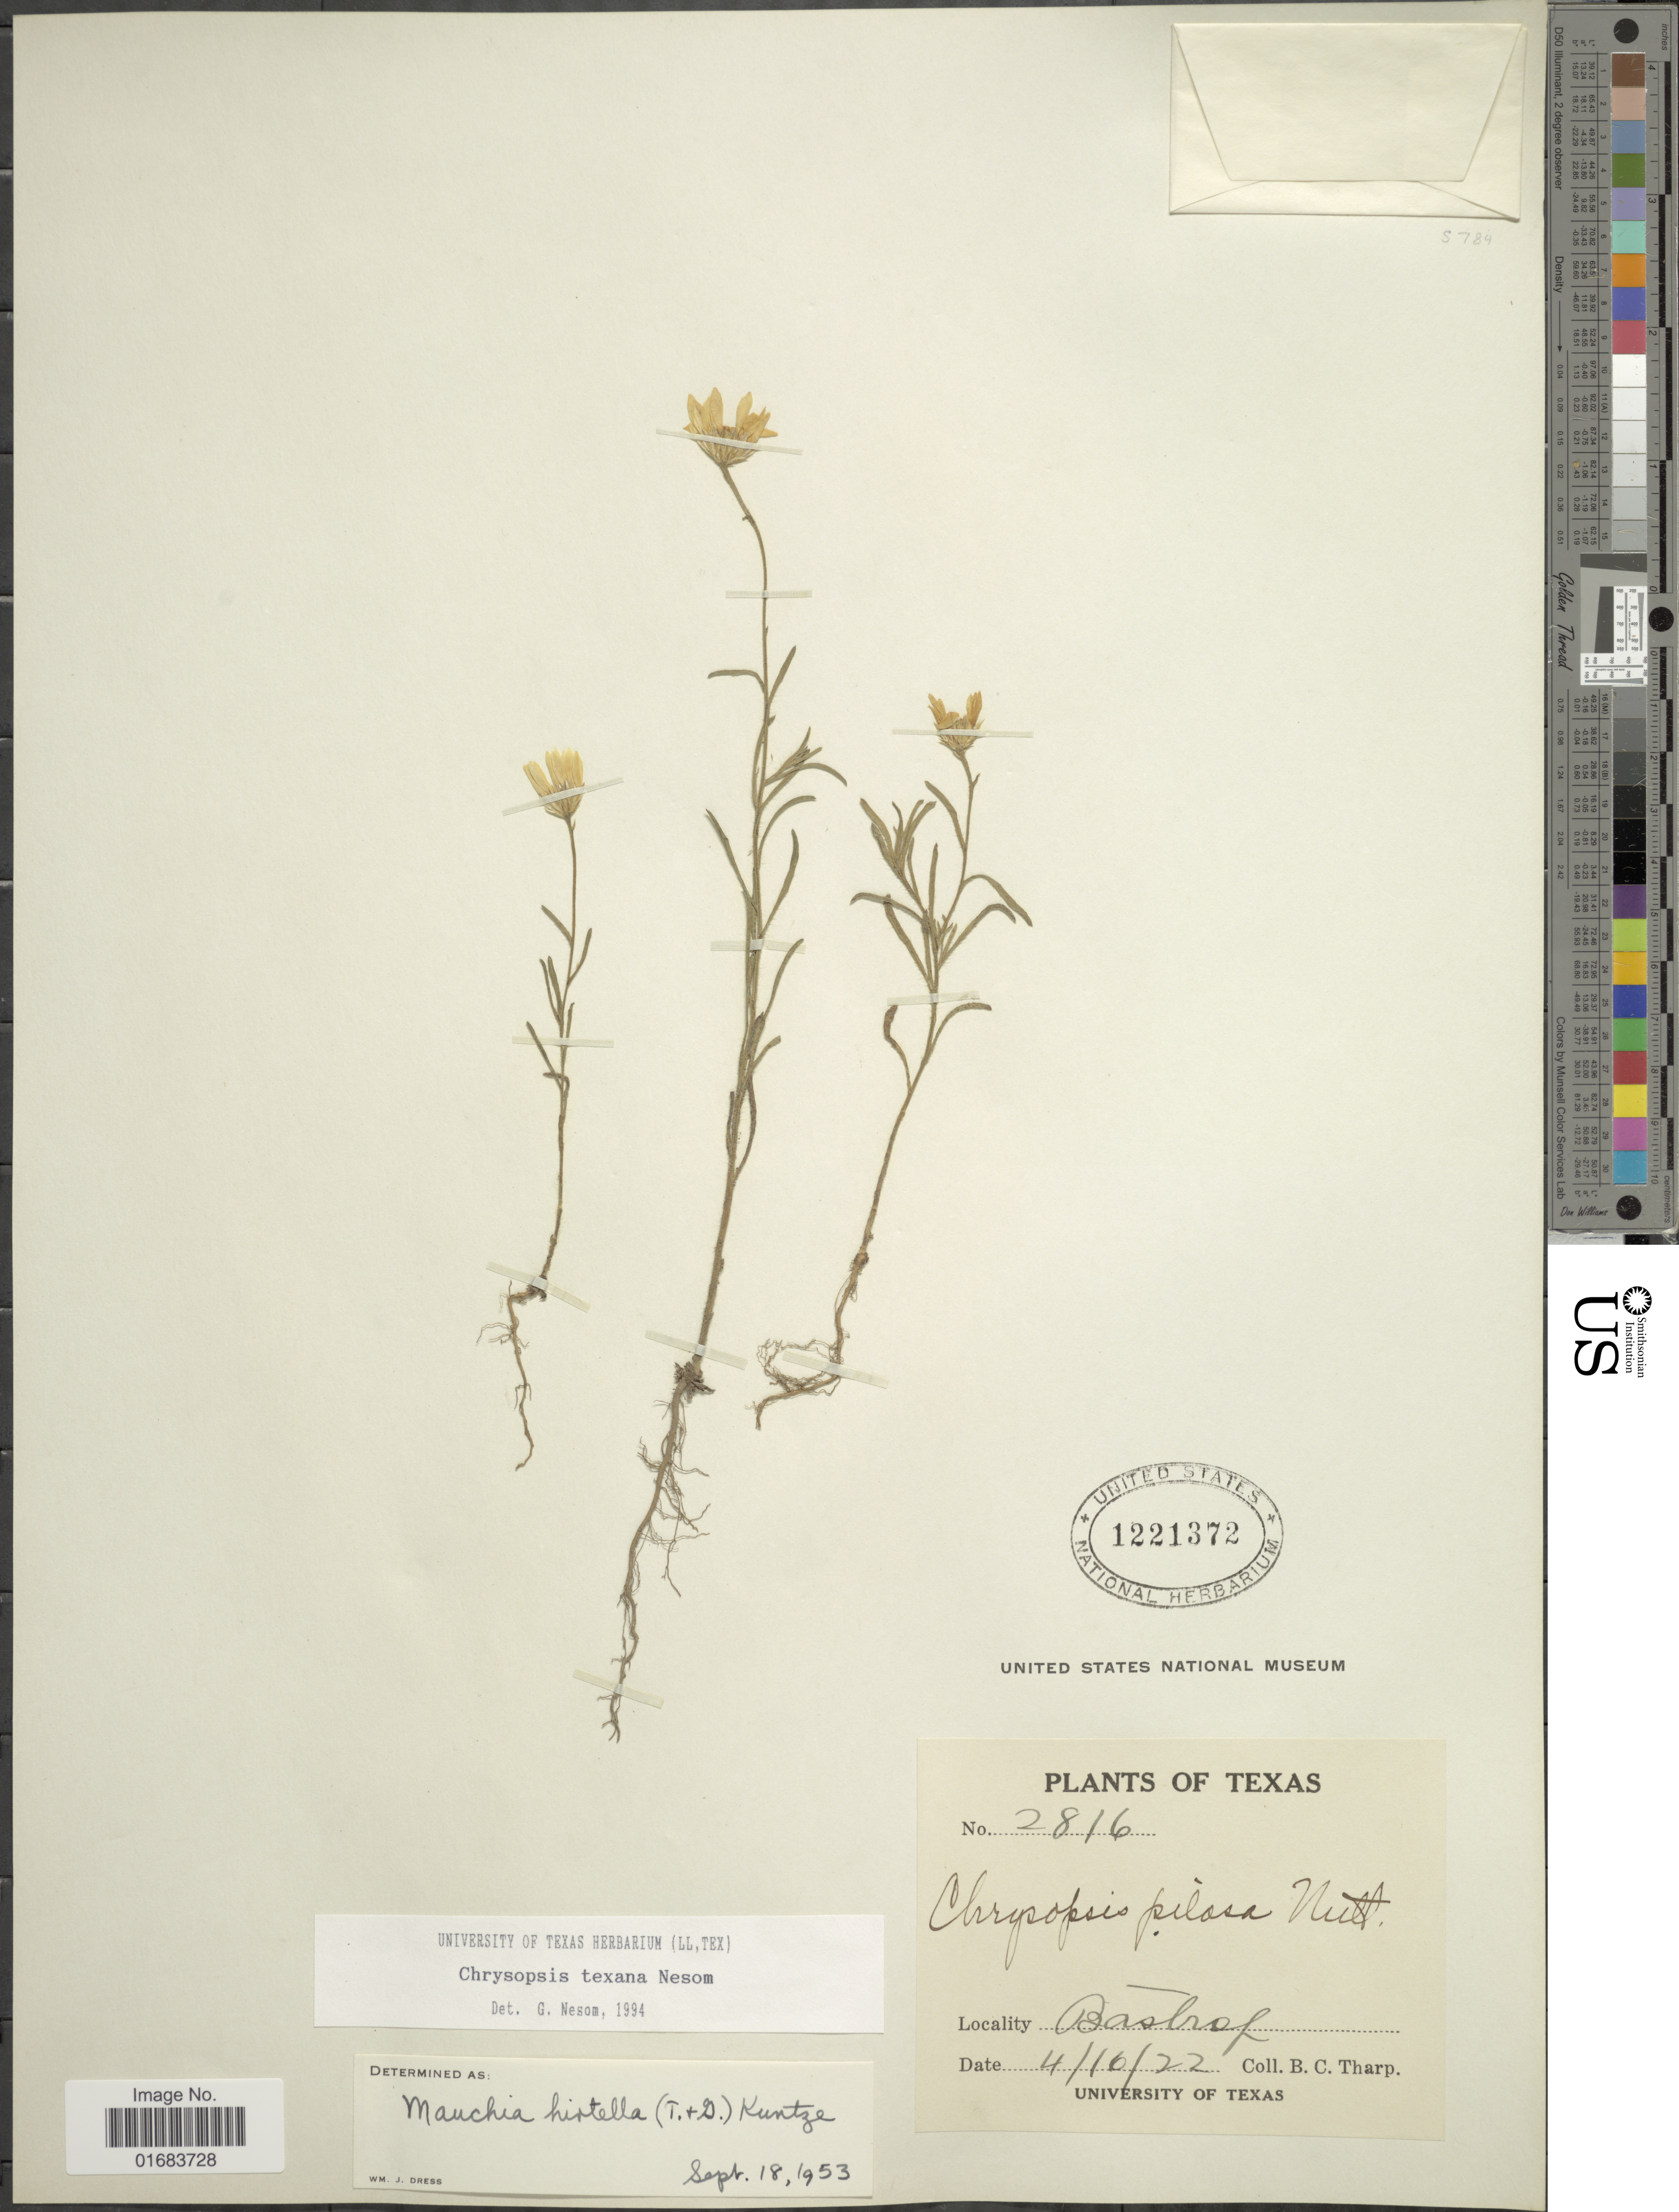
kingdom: Plantae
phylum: Tracheophyta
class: Magnoliopsida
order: Asterales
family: Asteraceae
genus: Chrysopsis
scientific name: Chrysopsis texana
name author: G.L. Nesom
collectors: B. C. Tharp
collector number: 2816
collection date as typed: Transcribed d/m/y: 10/4/22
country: United States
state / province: Texas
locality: Bastrof.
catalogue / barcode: US 1221372